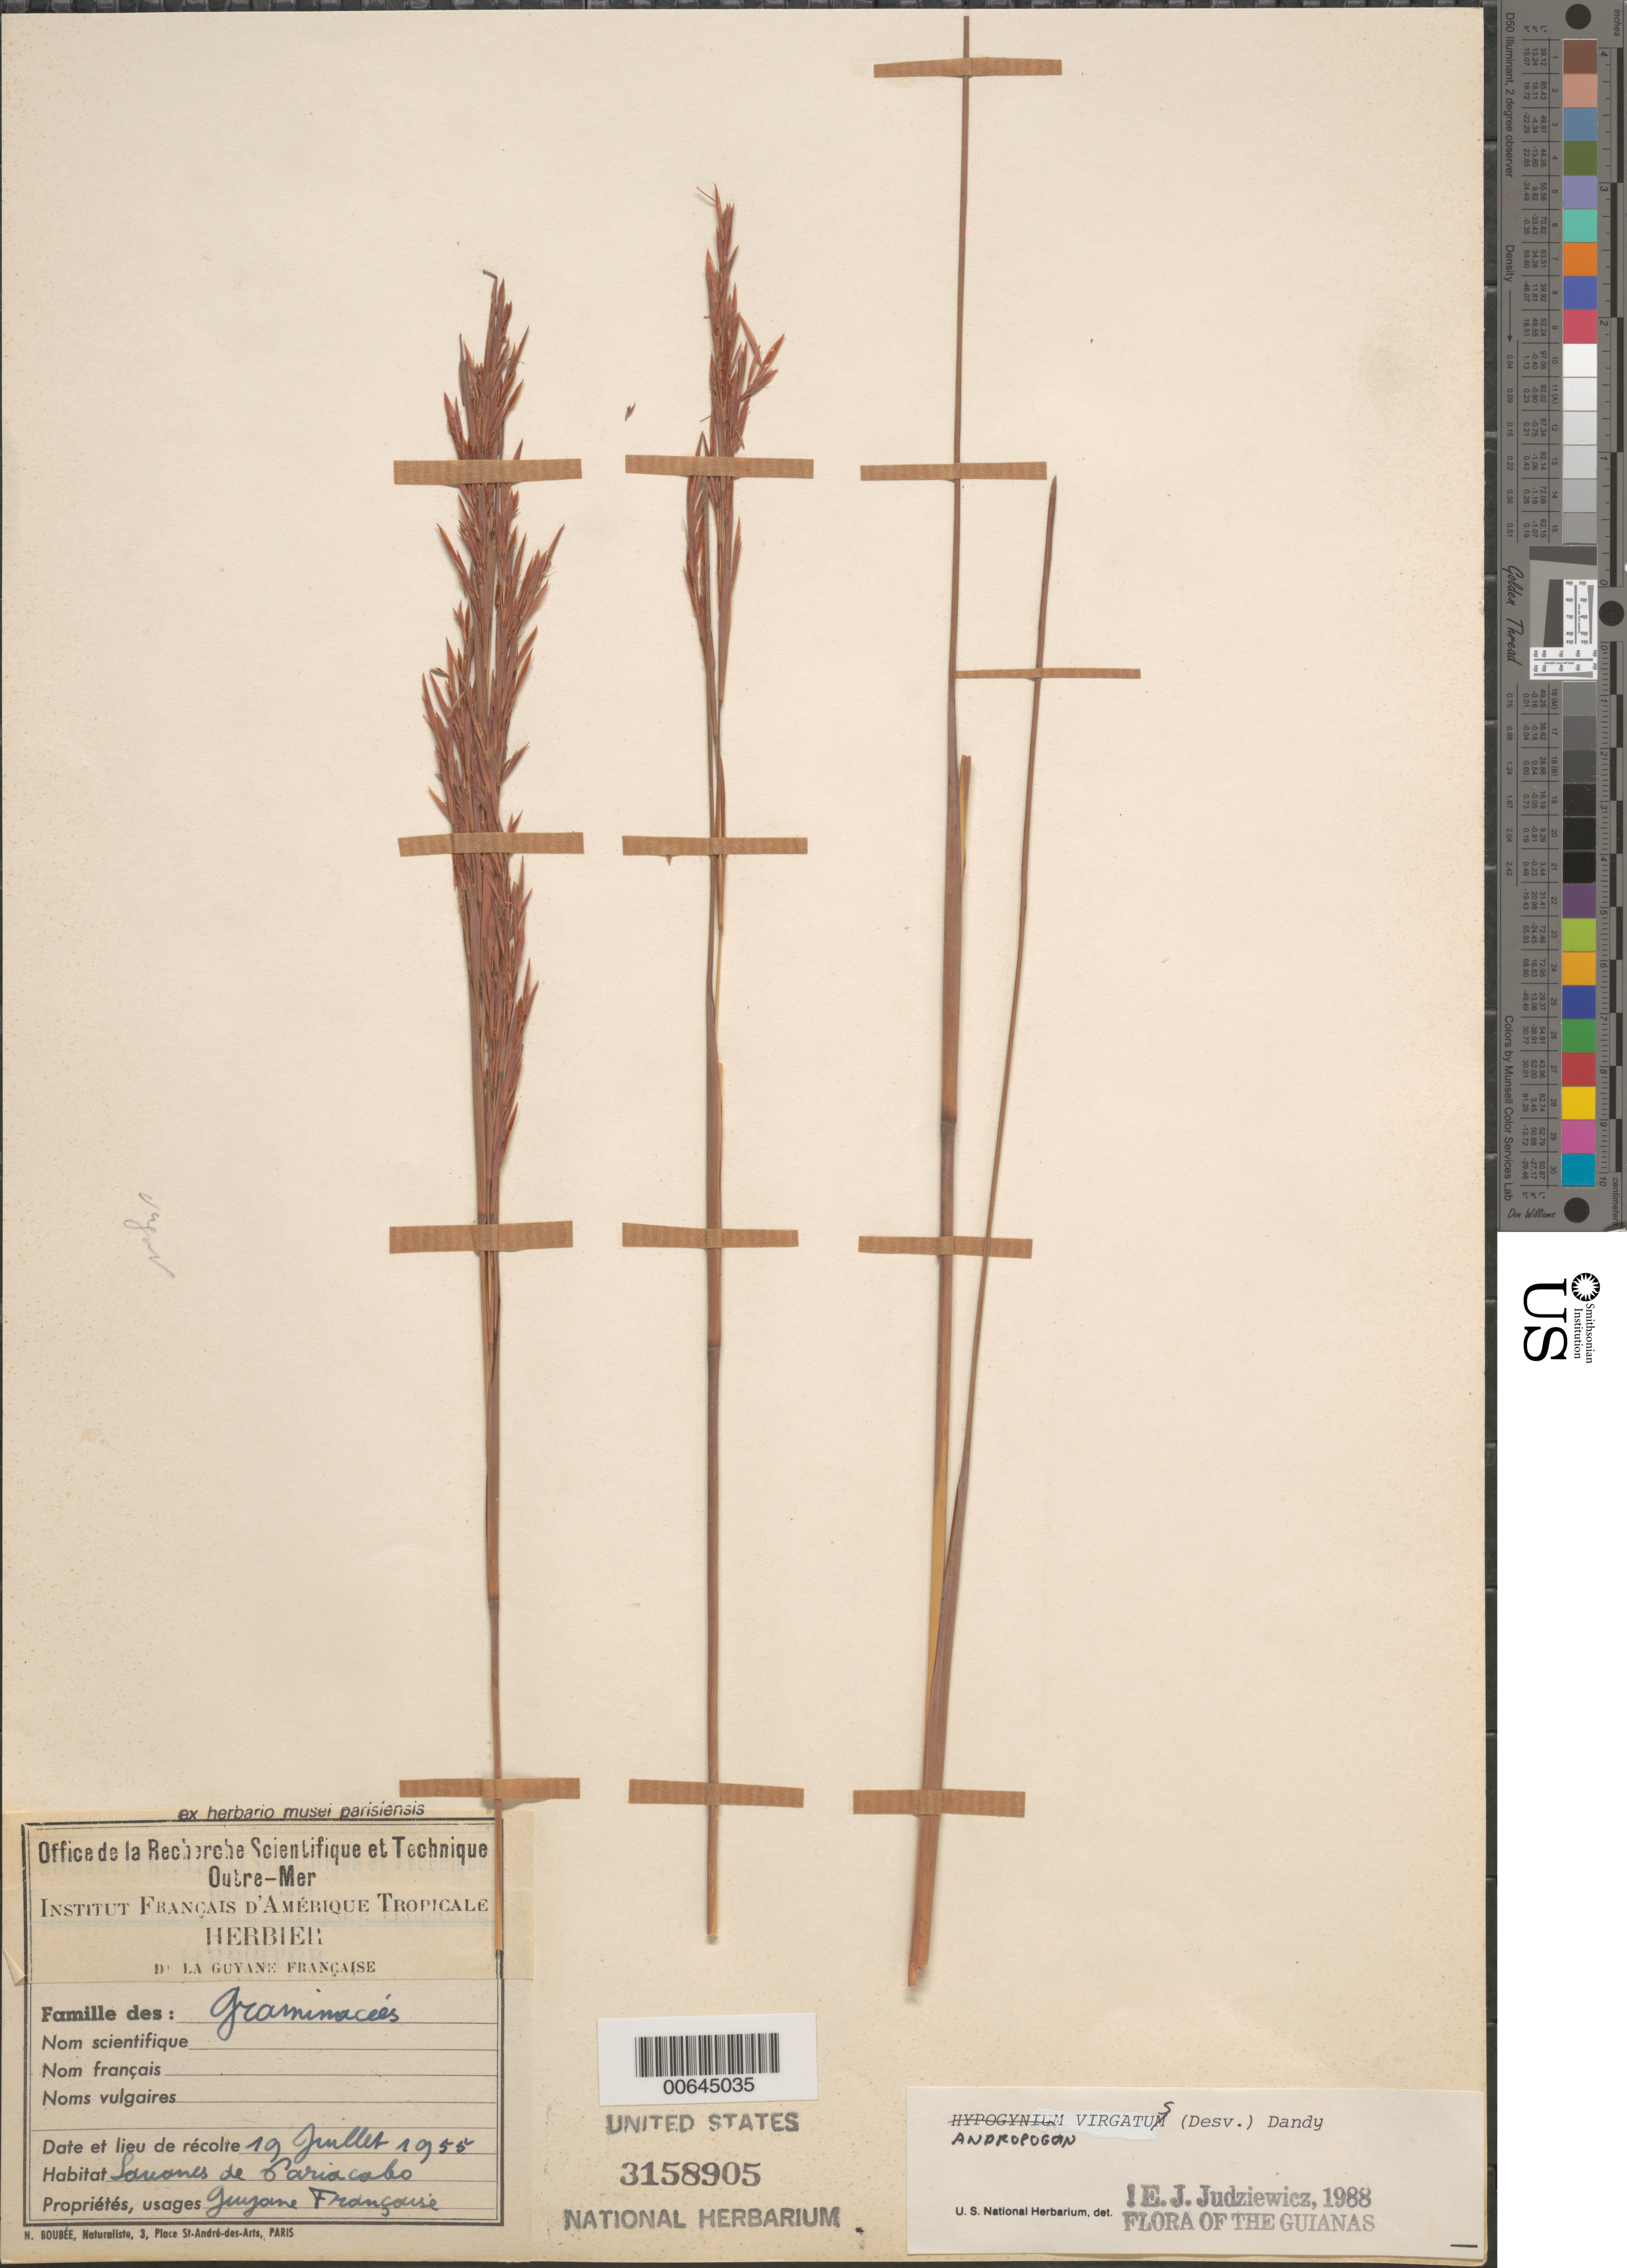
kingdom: Plantae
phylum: Tracheophyta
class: Liliopsida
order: Poales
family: Poaceae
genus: Andropogon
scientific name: Andropogon virgatus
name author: Desv. ex Ham.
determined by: Judziewicz, E. J.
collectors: J. Hoock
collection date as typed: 19-Jul-55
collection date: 1955-07-19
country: French Guiana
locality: Savanes de Pariacabo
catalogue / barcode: US 3158905